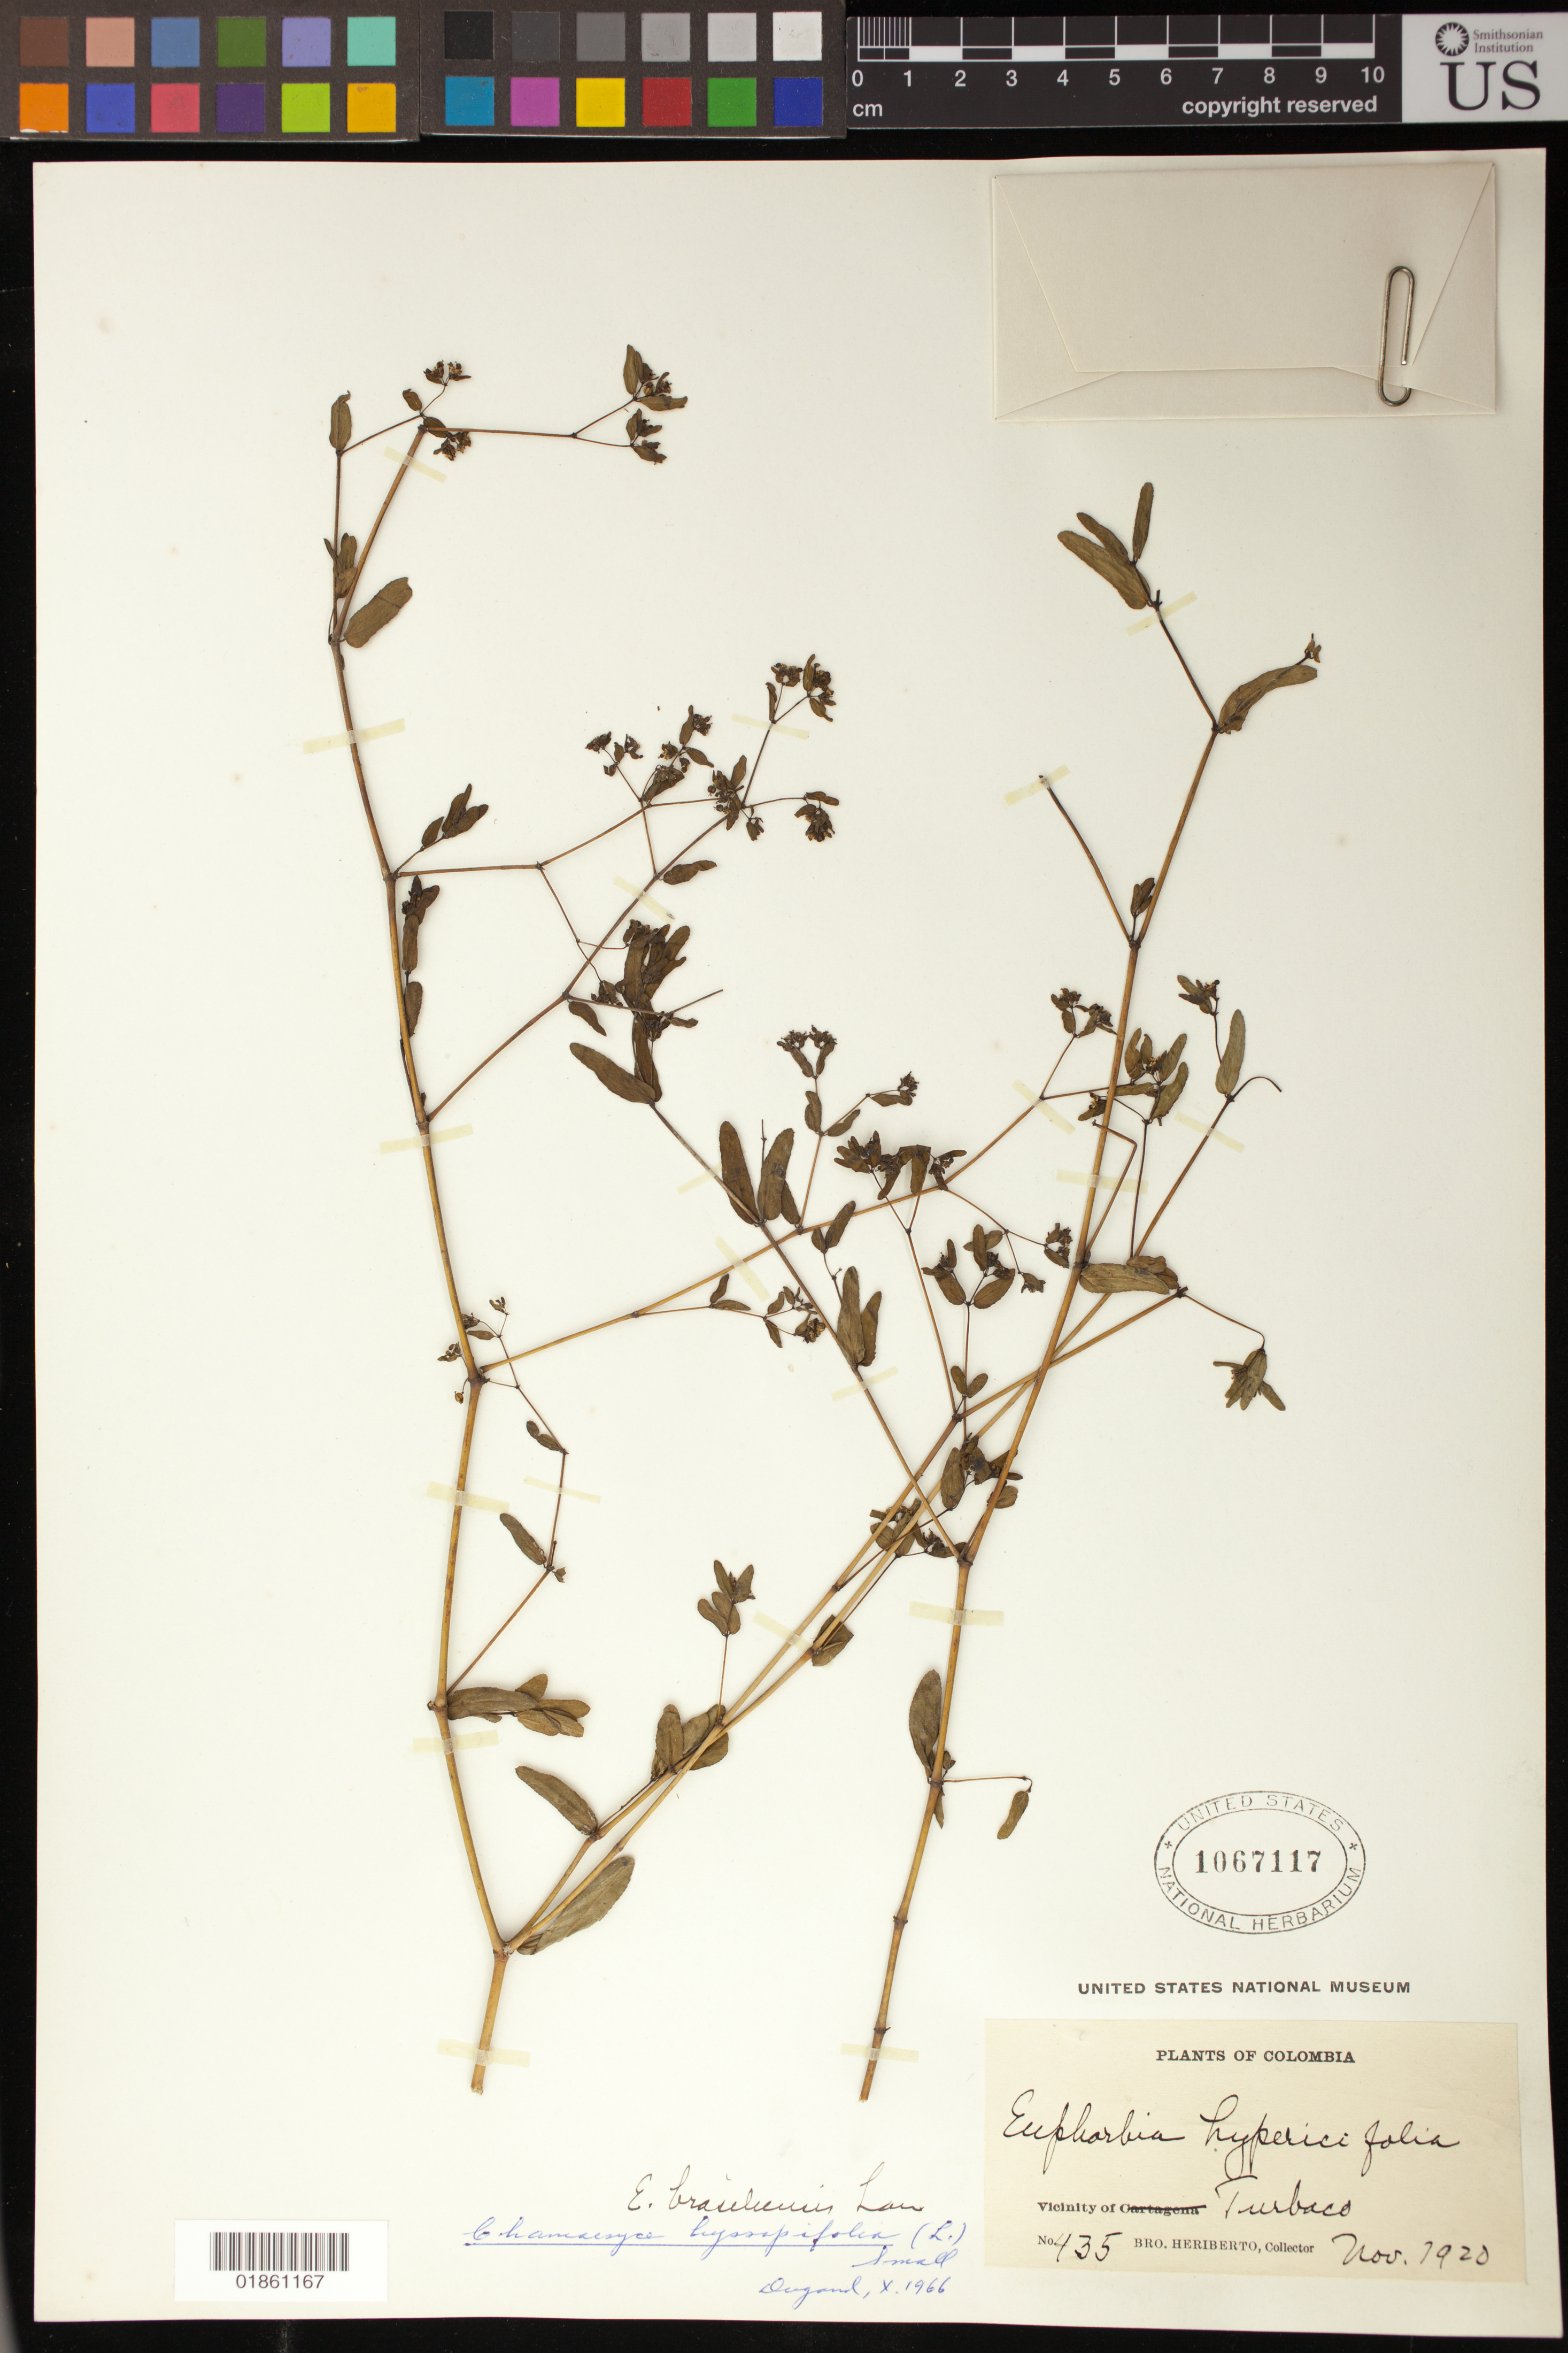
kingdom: Plantae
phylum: Tracheophyta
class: Magnoliopsida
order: Malpighiales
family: Euphorbiaceae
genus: Euphorbia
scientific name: Euphorbia hyssopifolia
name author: L.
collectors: B. Heriberto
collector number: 435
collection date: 1920-11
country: Colombia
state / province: Bolívar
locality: Turbaco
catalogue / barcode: US 1067117